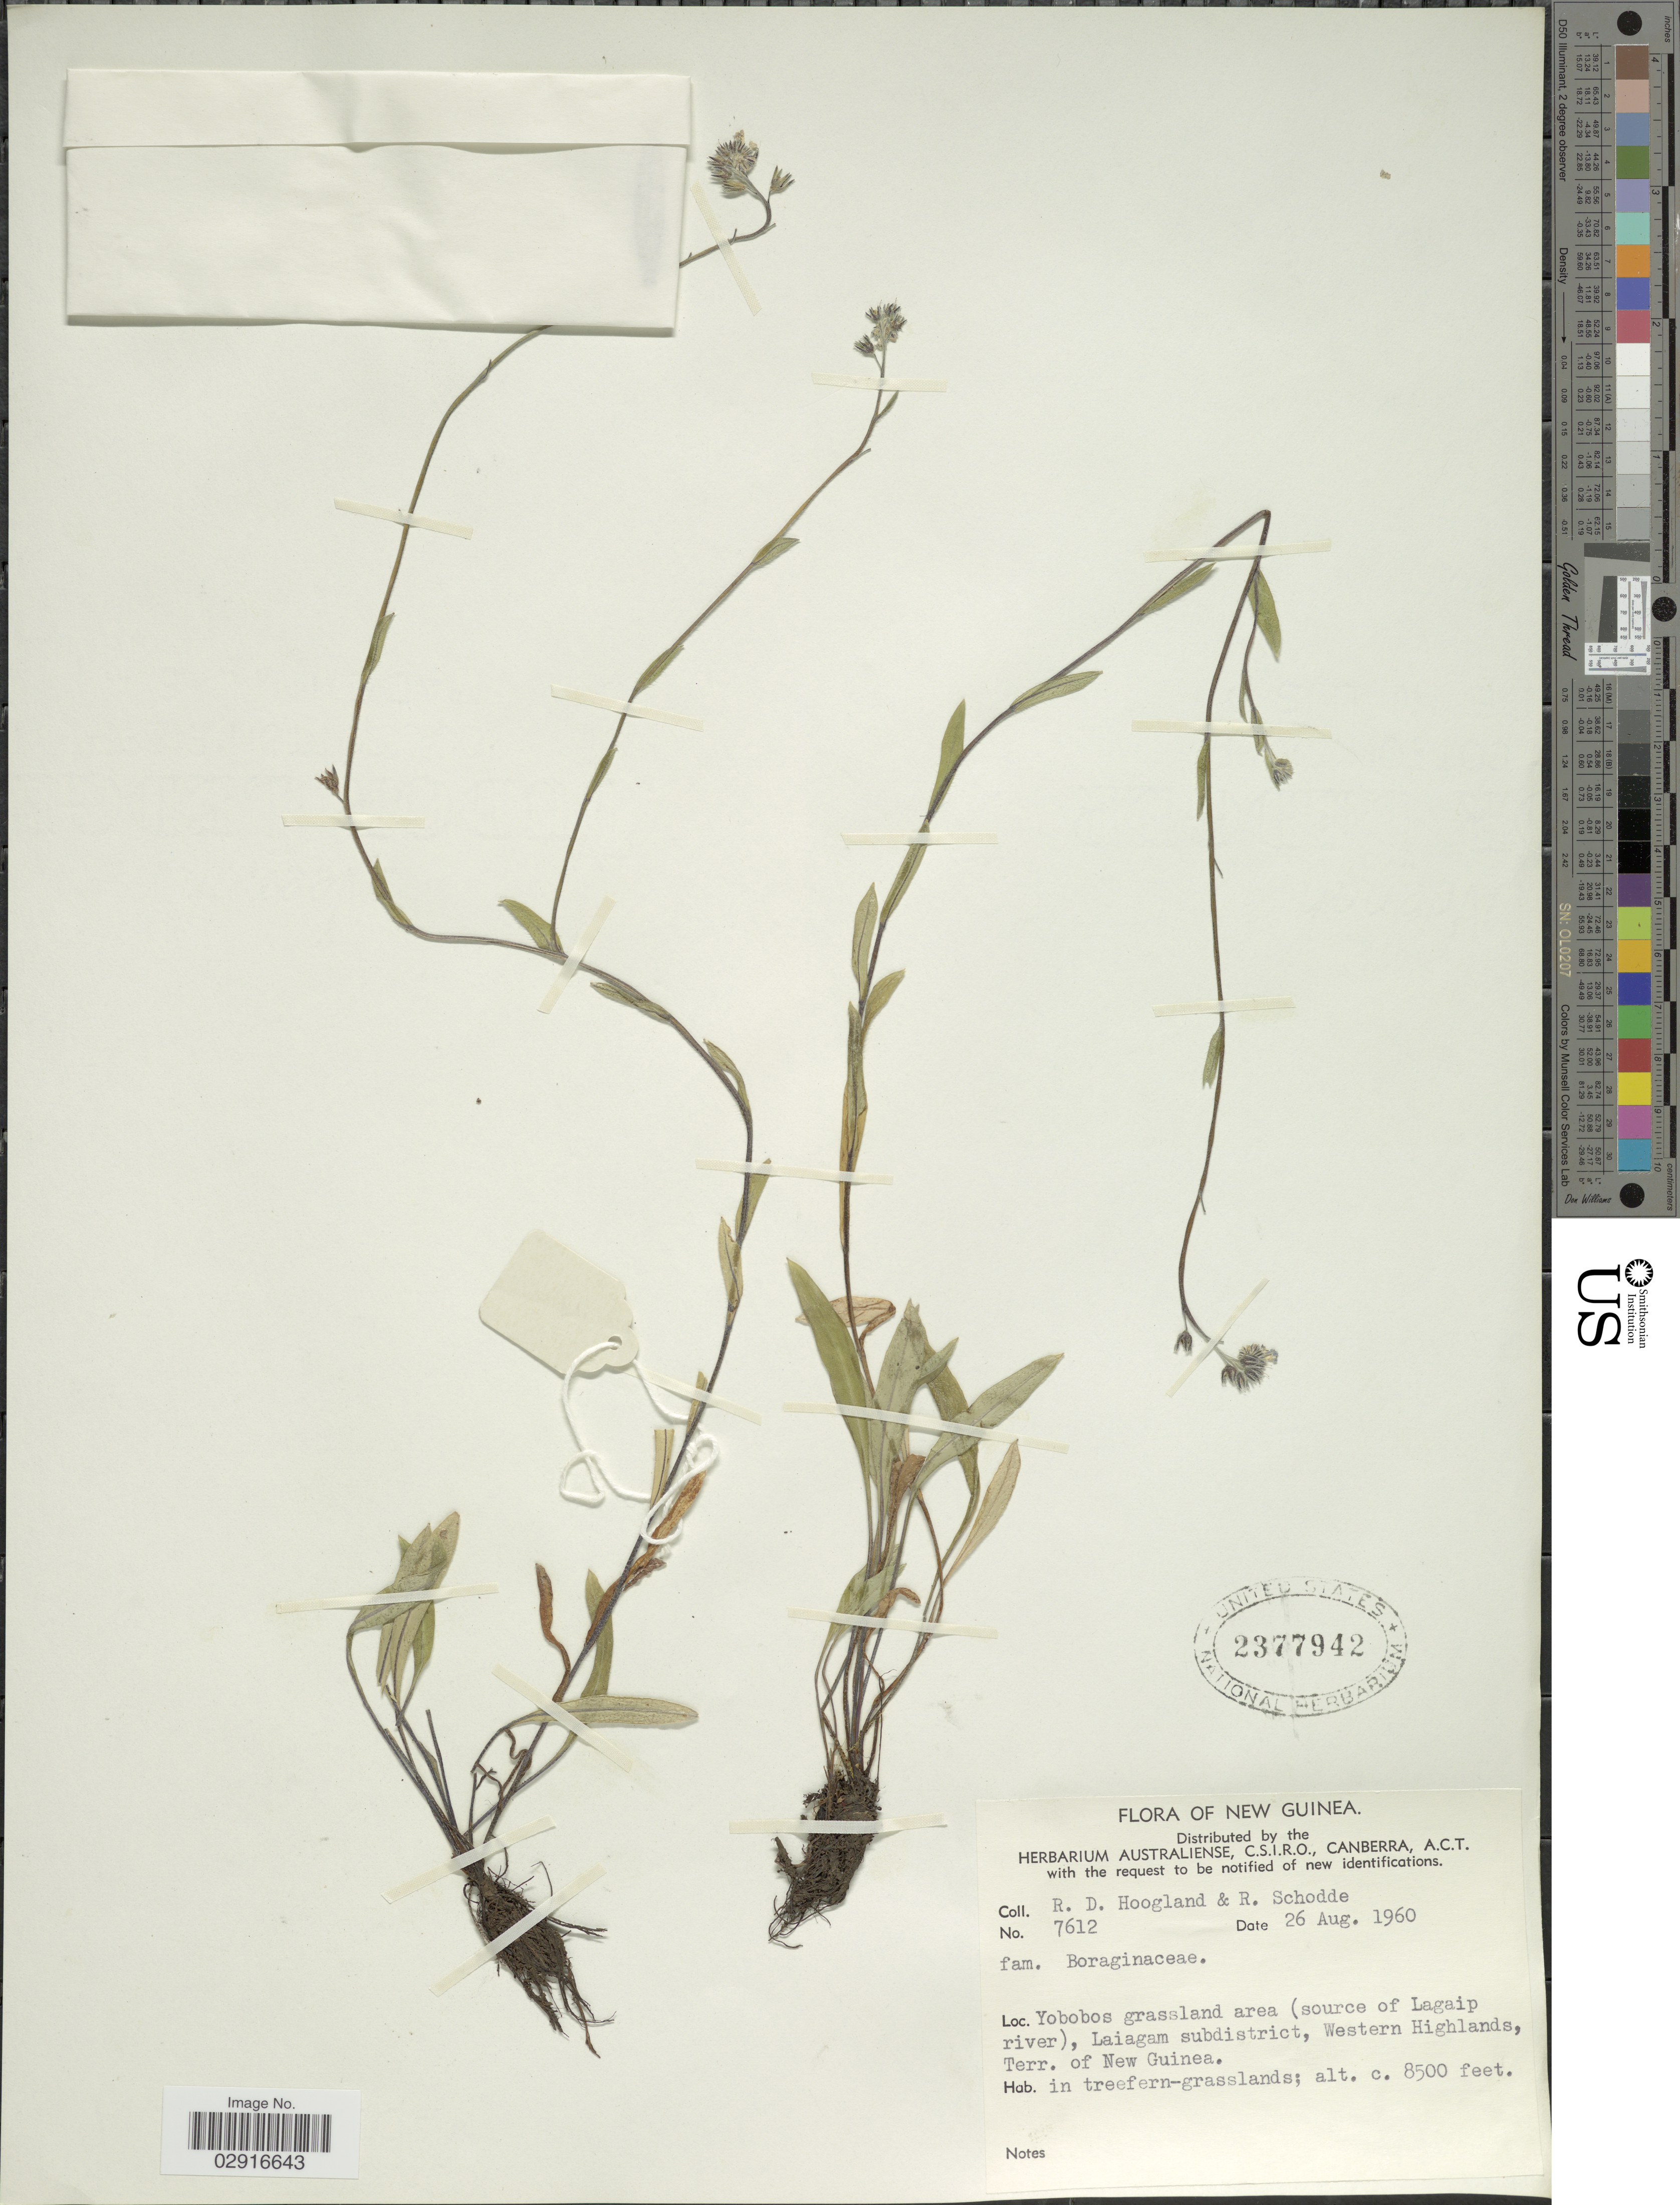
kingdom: Plantae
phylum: Tracheophyta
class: Magnoliopsida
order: Boraginales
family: Boraginaceae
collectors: R. D. Hoogland & R. Schodde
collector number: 7612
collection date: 1960-08-26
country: Papua New Guinea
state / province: Western Highlands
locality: New Guinea. Yobobos grassland area (source of Lagaip river), Laiagam subdistrict, Terr. of New Guinea.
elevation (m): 2591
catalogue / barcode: US 2377942